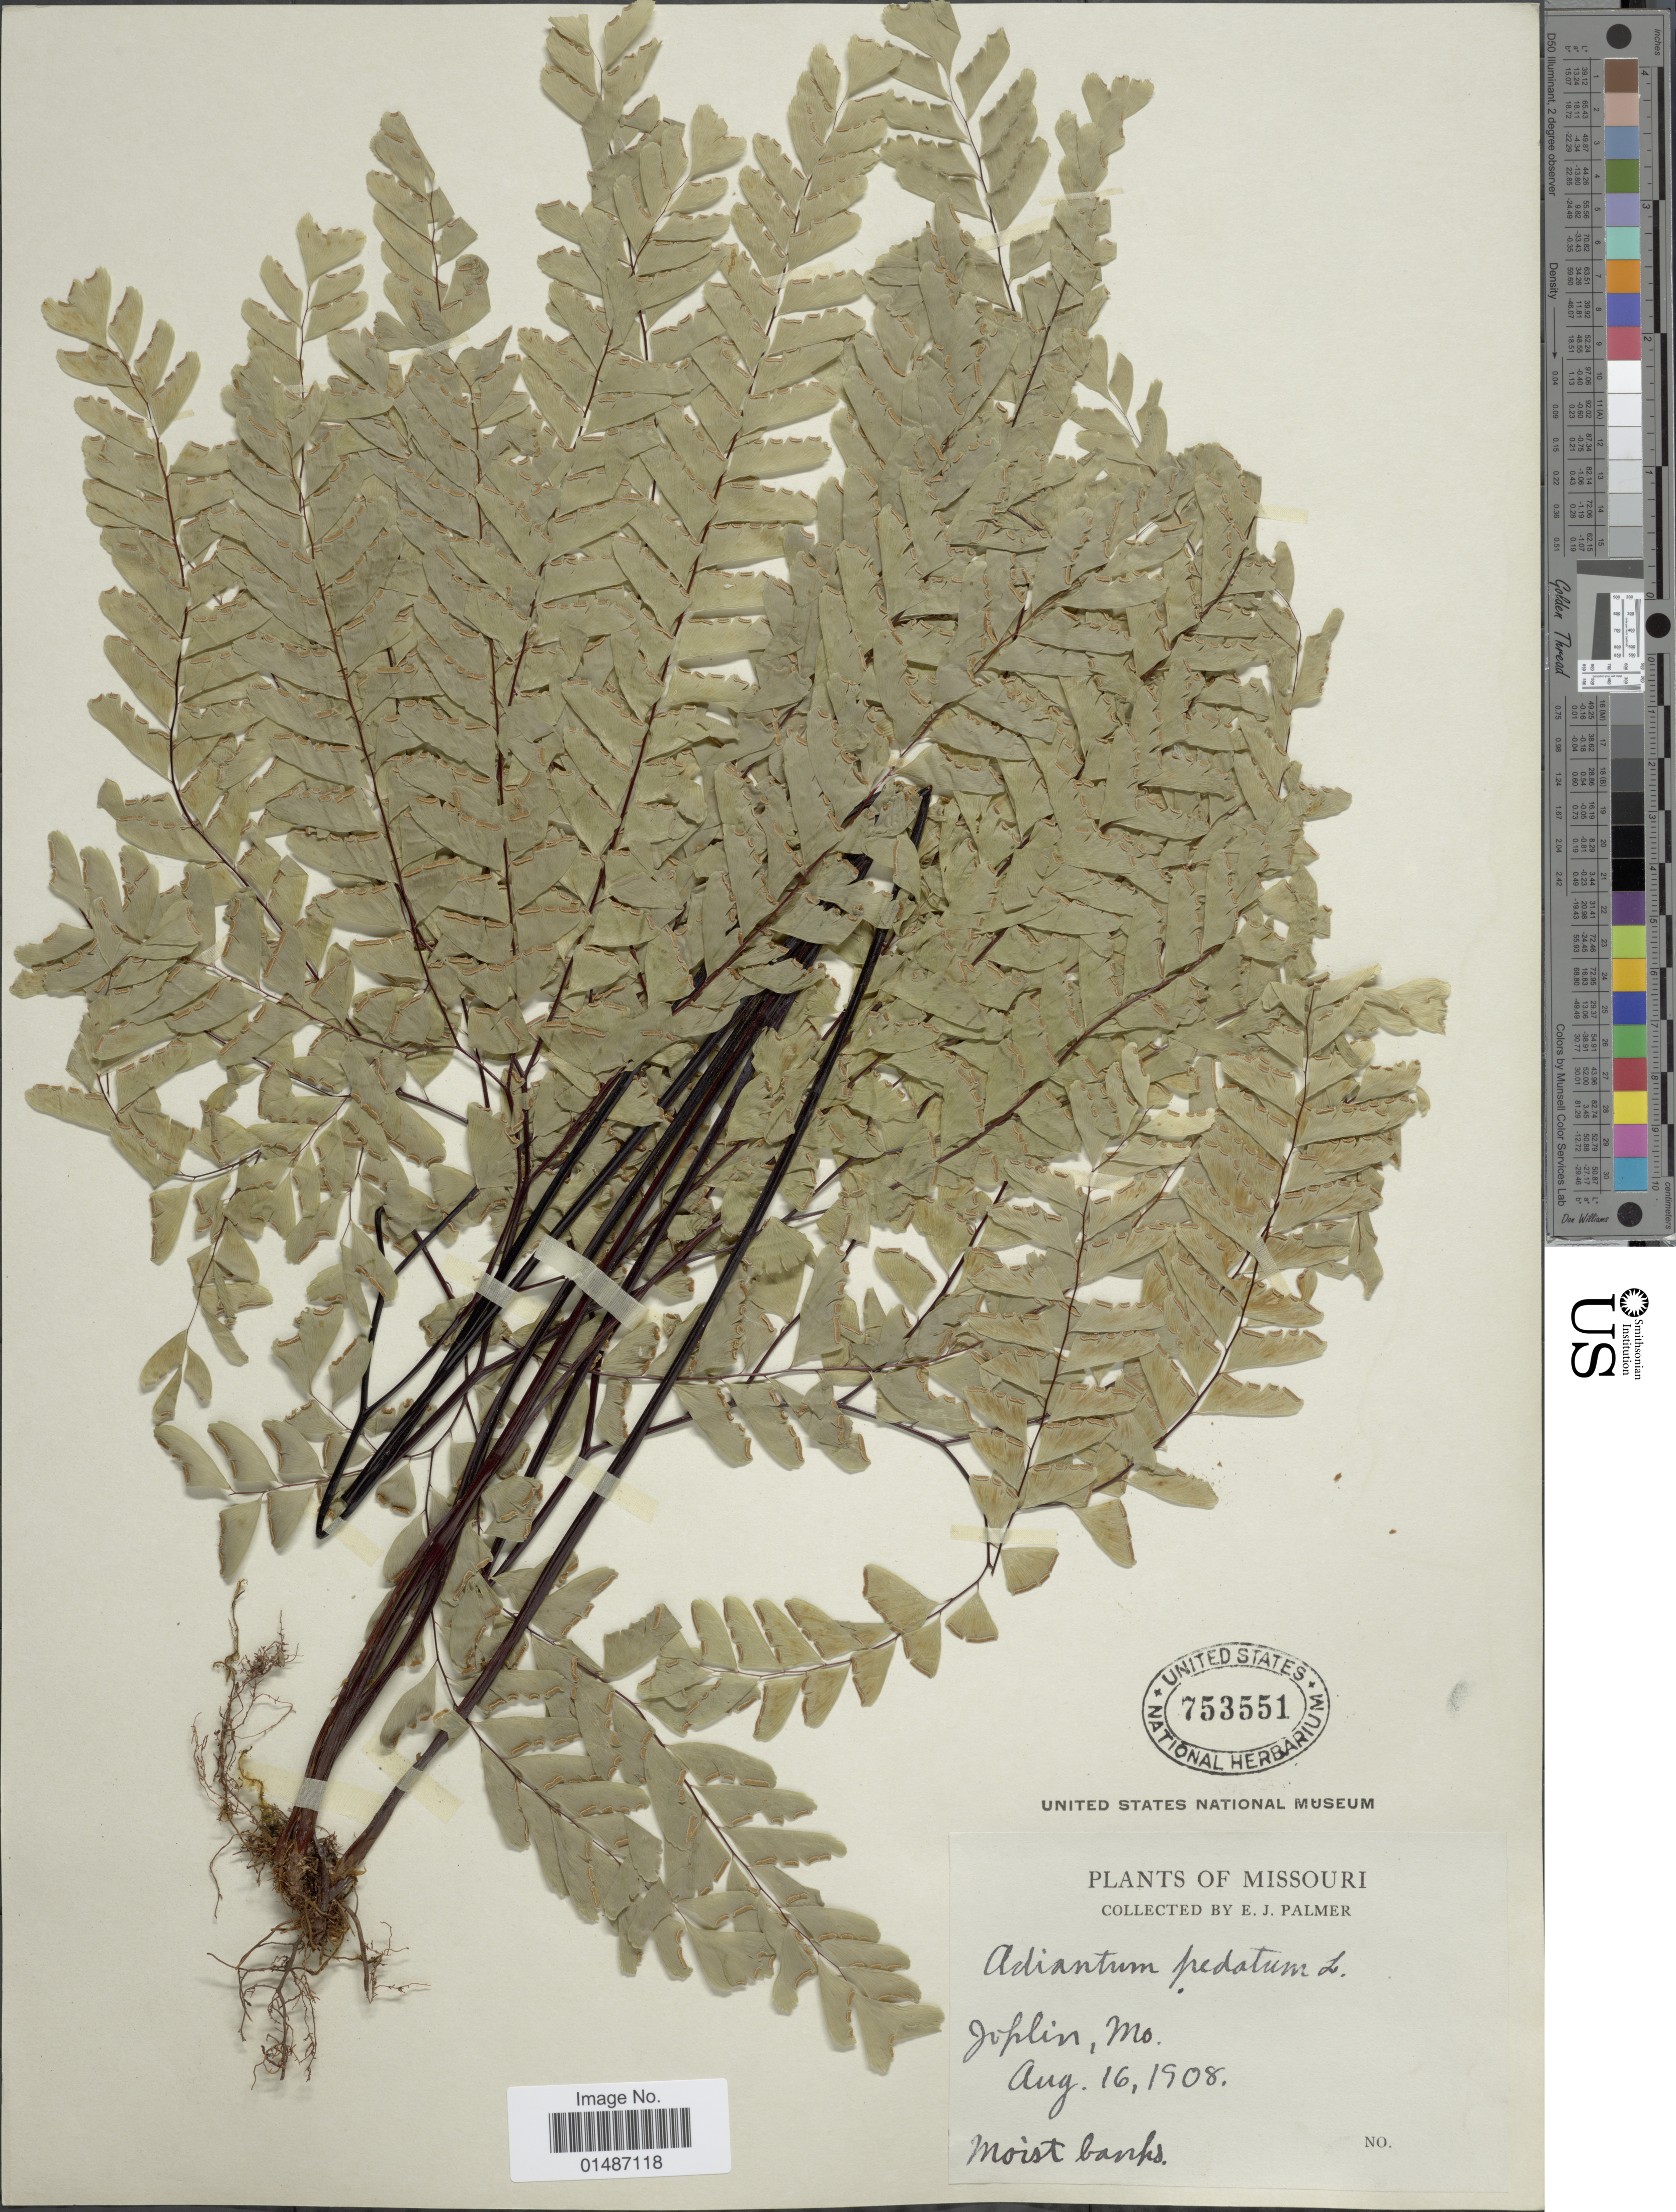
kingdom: Plantae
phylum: Tracheophyta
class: Polypodiopsida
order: Polypodiales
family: Pteridaceae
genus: Adiantum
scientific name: Adiantum pedatum var. pedatum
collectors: E. J. Palmer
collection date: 1908-08-16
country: United States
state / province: Missouri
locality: Joplin.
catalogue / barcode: US 753551